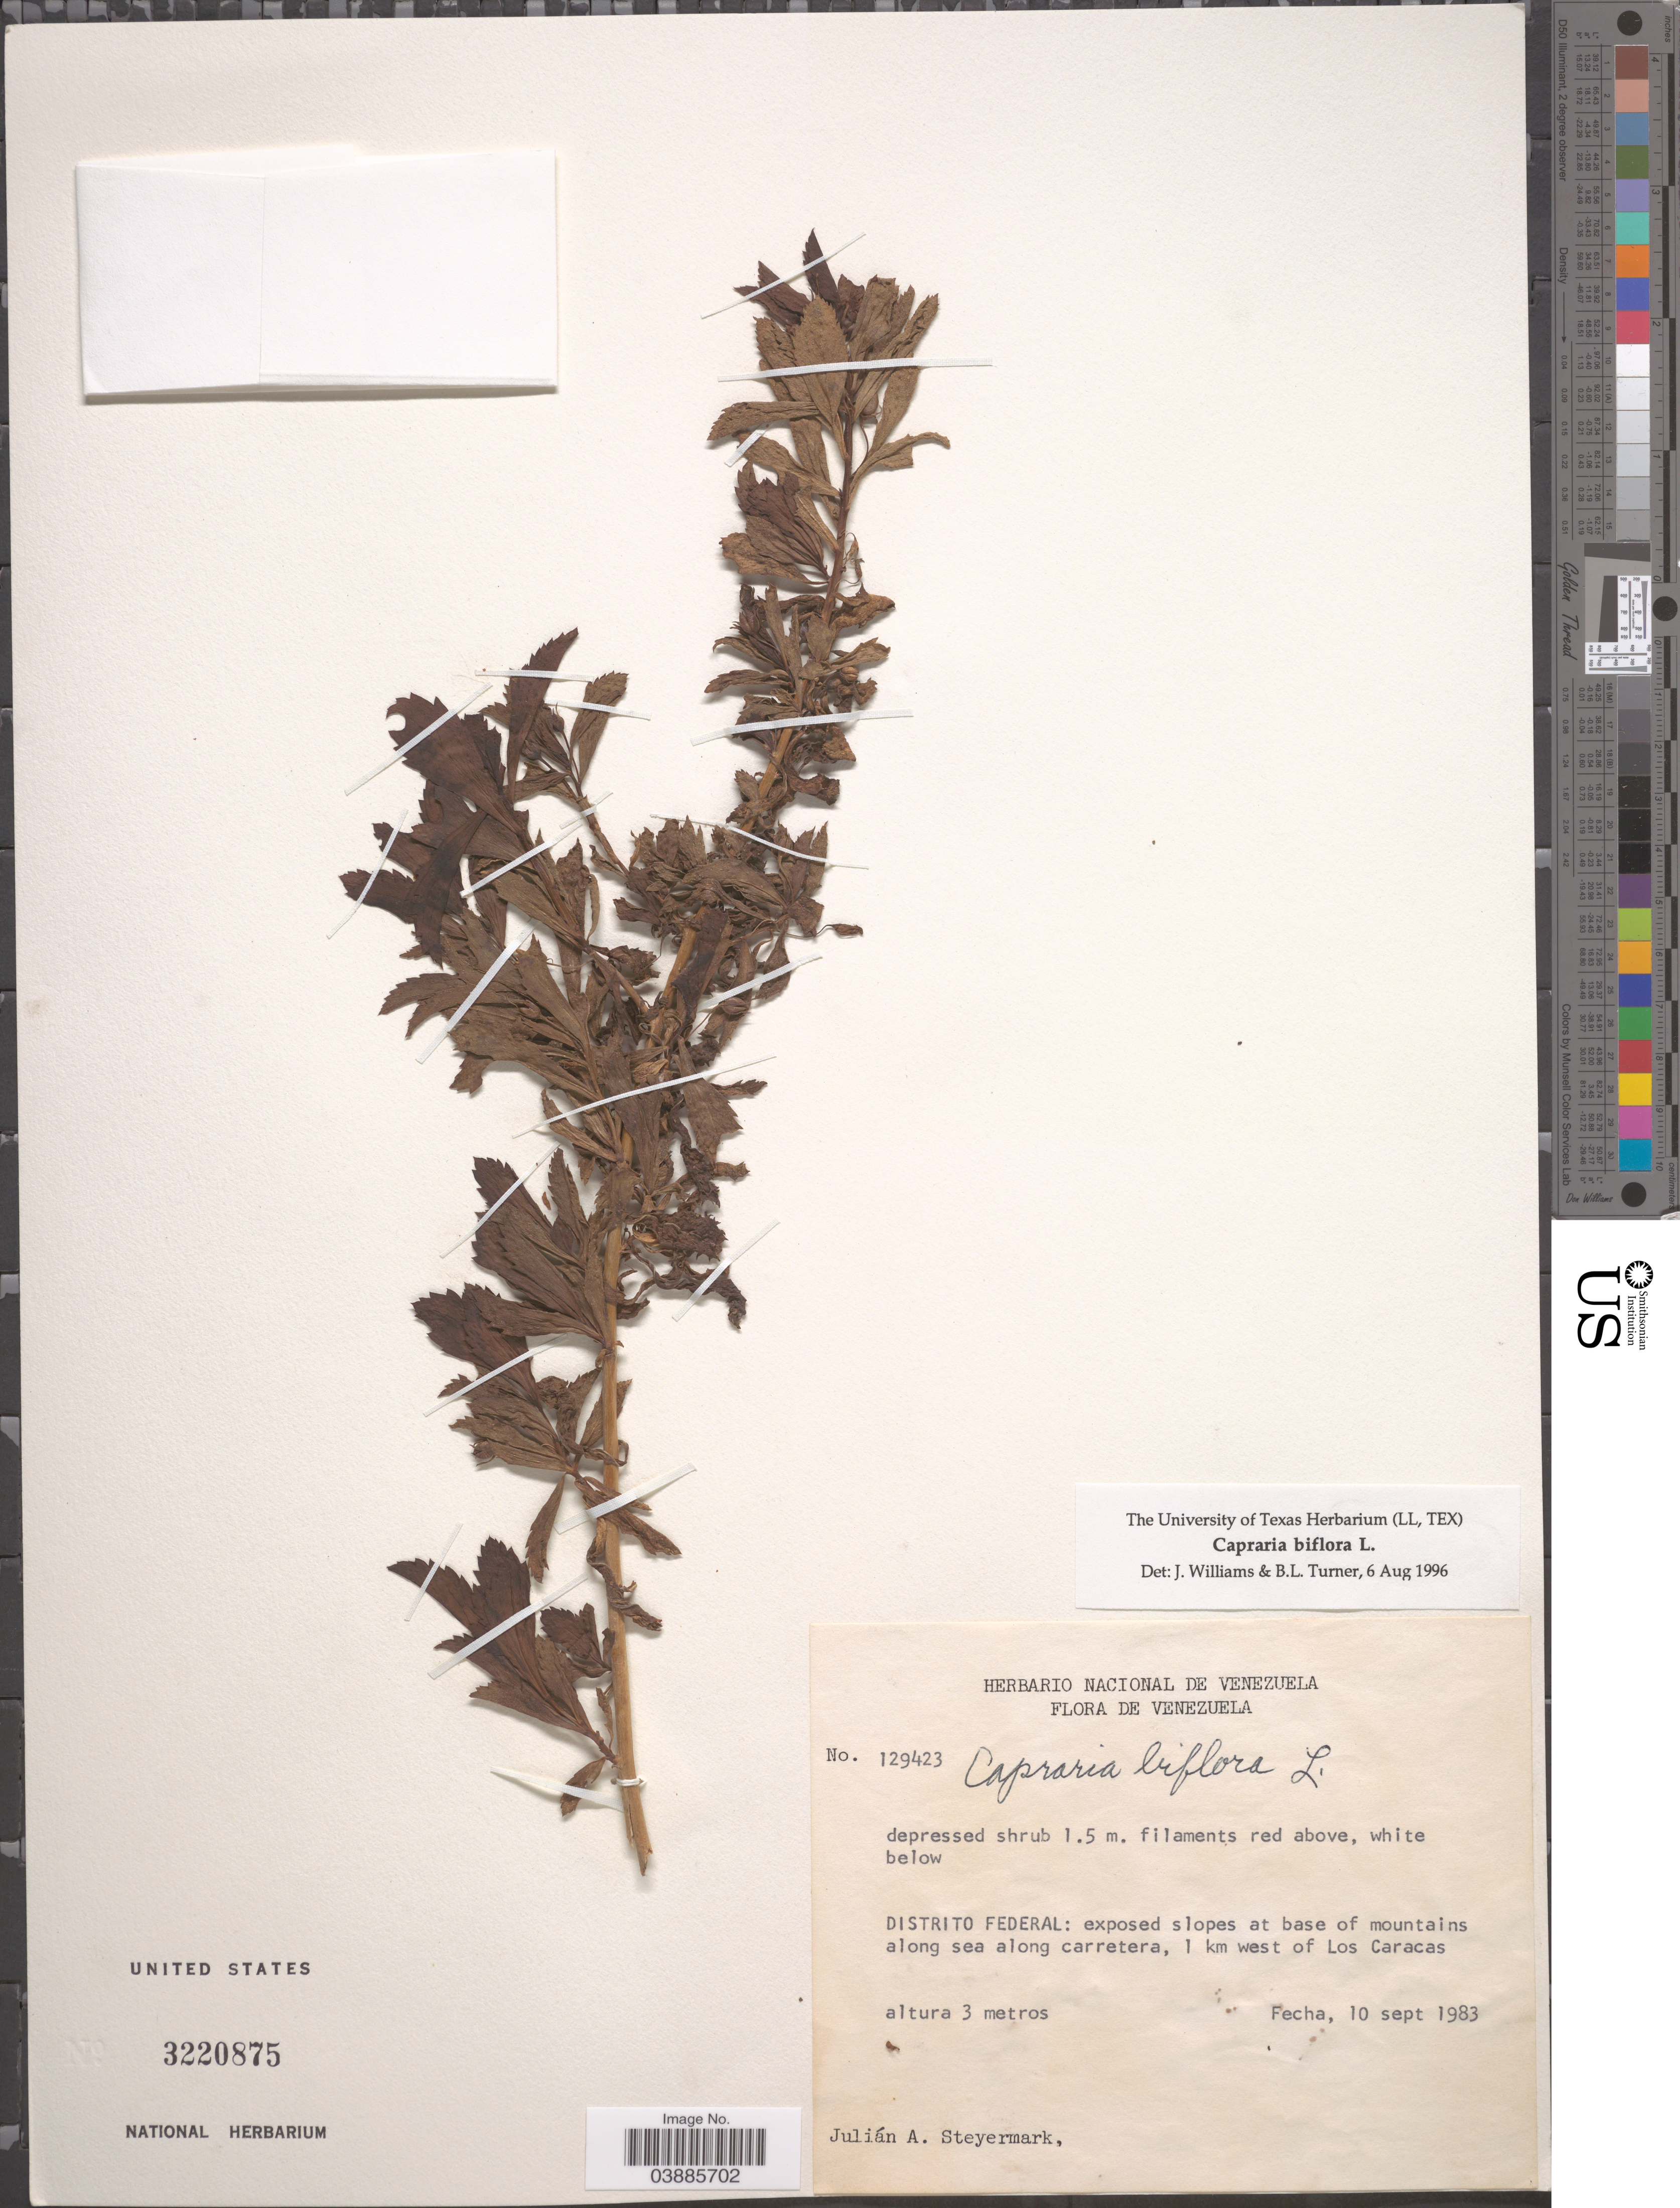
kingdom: Plantae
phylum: Tracheophyta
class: Magnoliopsida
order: Lamiales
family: Scrophulariaceae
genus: Capraria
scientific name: Capraria biflora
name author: L.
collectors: J. Steyermark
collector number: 129423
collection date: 1983-09-10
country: Venezuela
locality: Distrito Federal: exposed slopes at base of mountains along sea along carretera, 1 km west of Los Caracas.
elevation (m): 3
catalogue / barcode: US 3220875